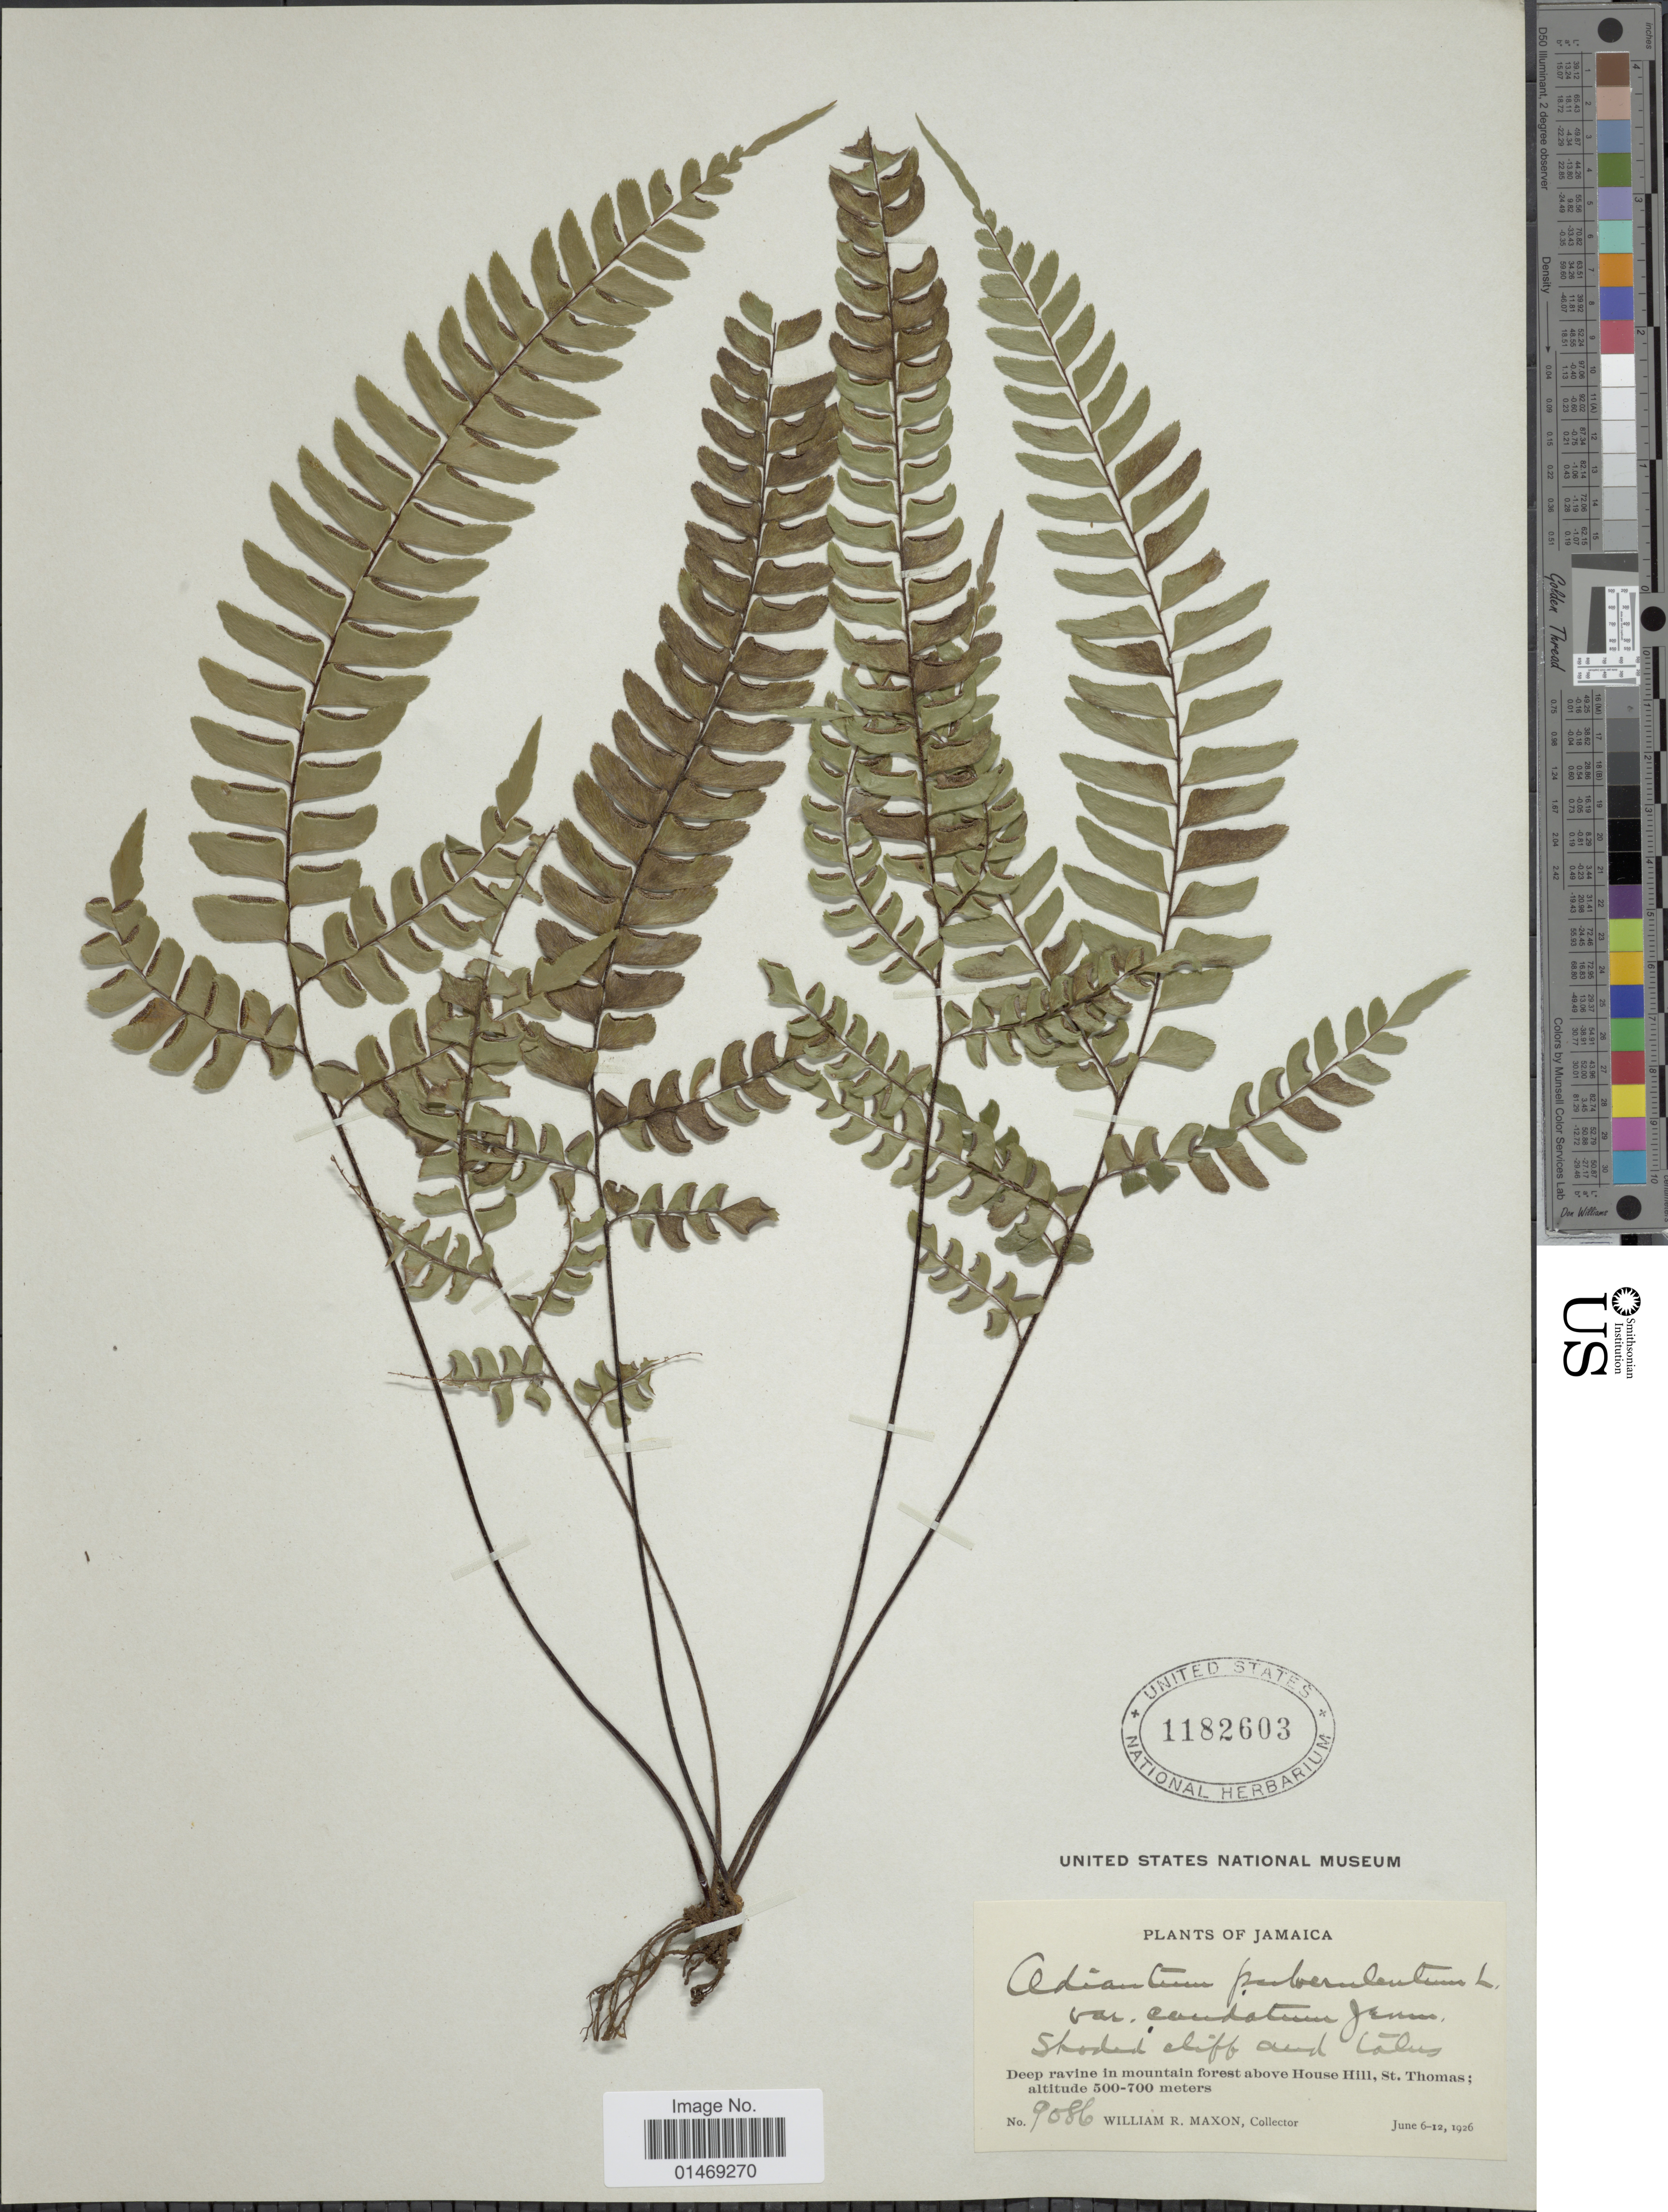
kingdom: Plantae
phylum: Tracheophyta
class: Polypodiopsida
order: Polypodiales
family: Pteridaceae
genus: Adiantum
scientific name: Adiantum pulverulentum var. caudatum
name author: Jenman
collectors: W. R. Maxon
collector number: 9086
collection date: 1926-06-06/1926-06-12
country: Jamaica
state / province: Saint Thomas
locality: Deep ravine in mountain forest above House Hill, St. thomas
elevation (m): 500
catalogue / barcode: US 1182603